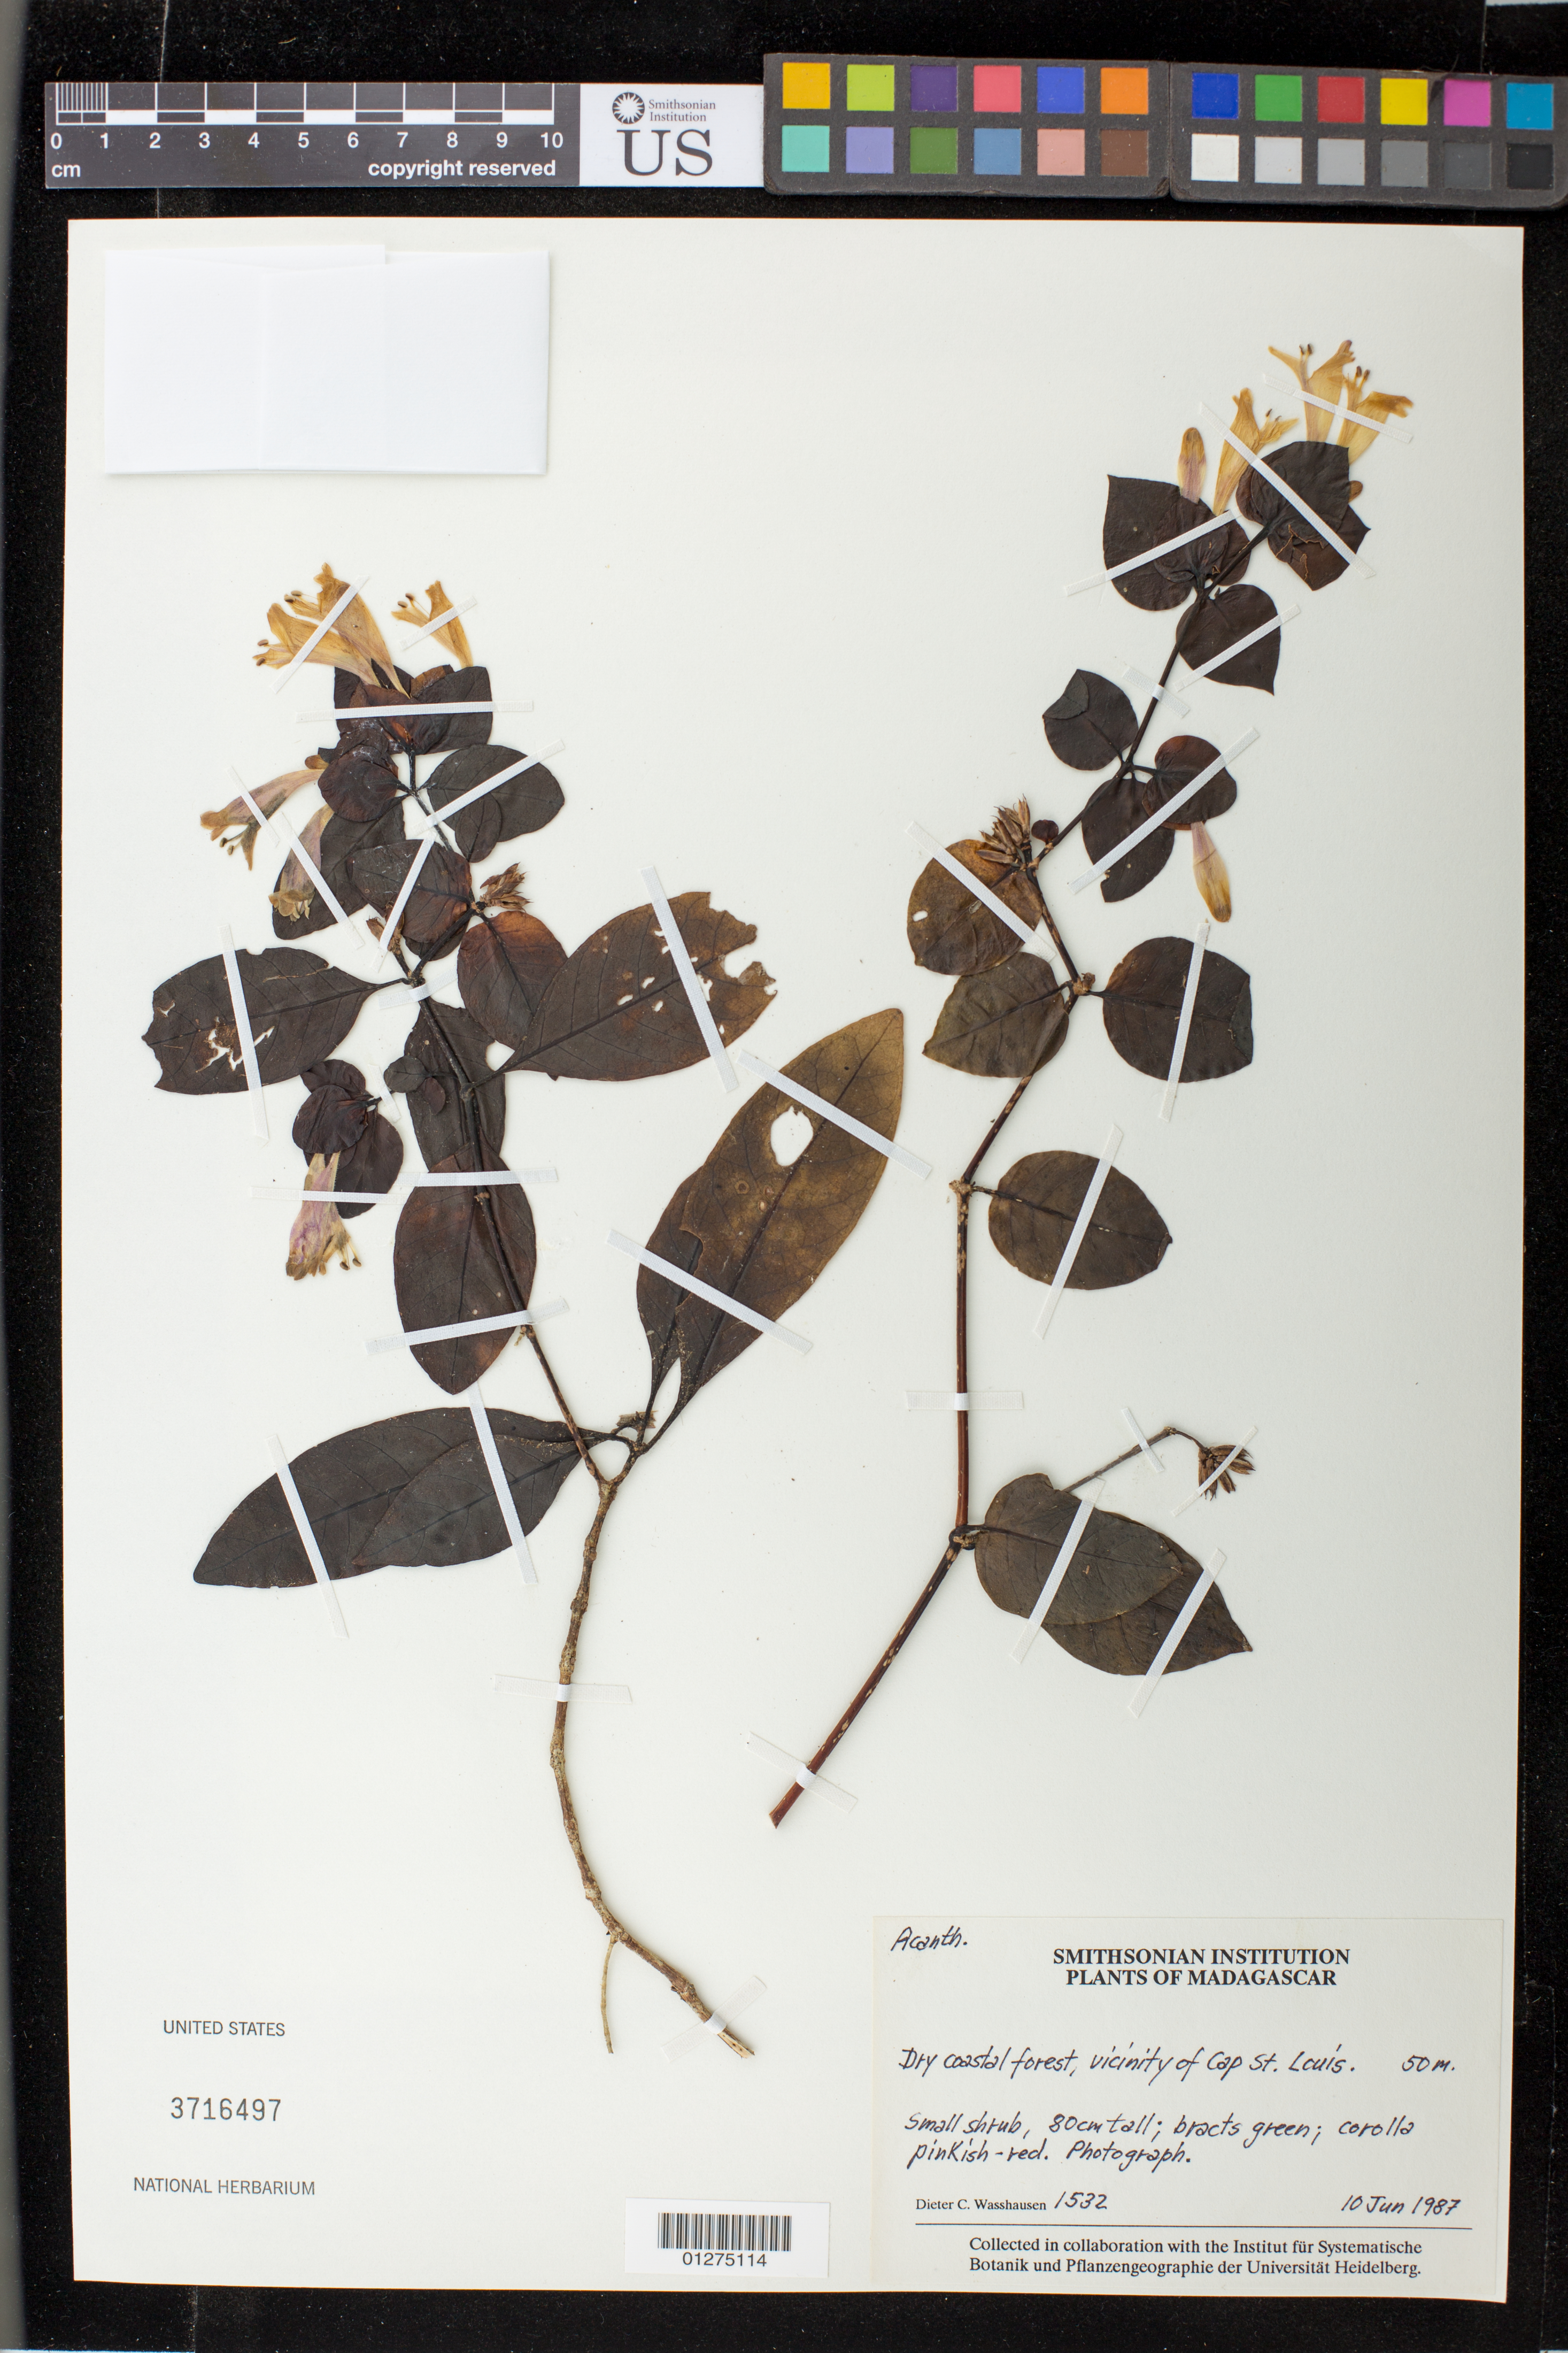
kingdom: Plantae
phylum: Tracheophyta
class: Magnoliopsida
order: Lamiales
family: Acanthaceae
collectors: D. C. Wasshausen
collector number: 1532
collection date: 1987-06-10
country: Madagascar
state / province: Anosy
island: Madagascar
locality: Cap St. Louis vicinity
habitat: dry coastal forest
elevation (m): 50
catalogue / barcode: US 3716497